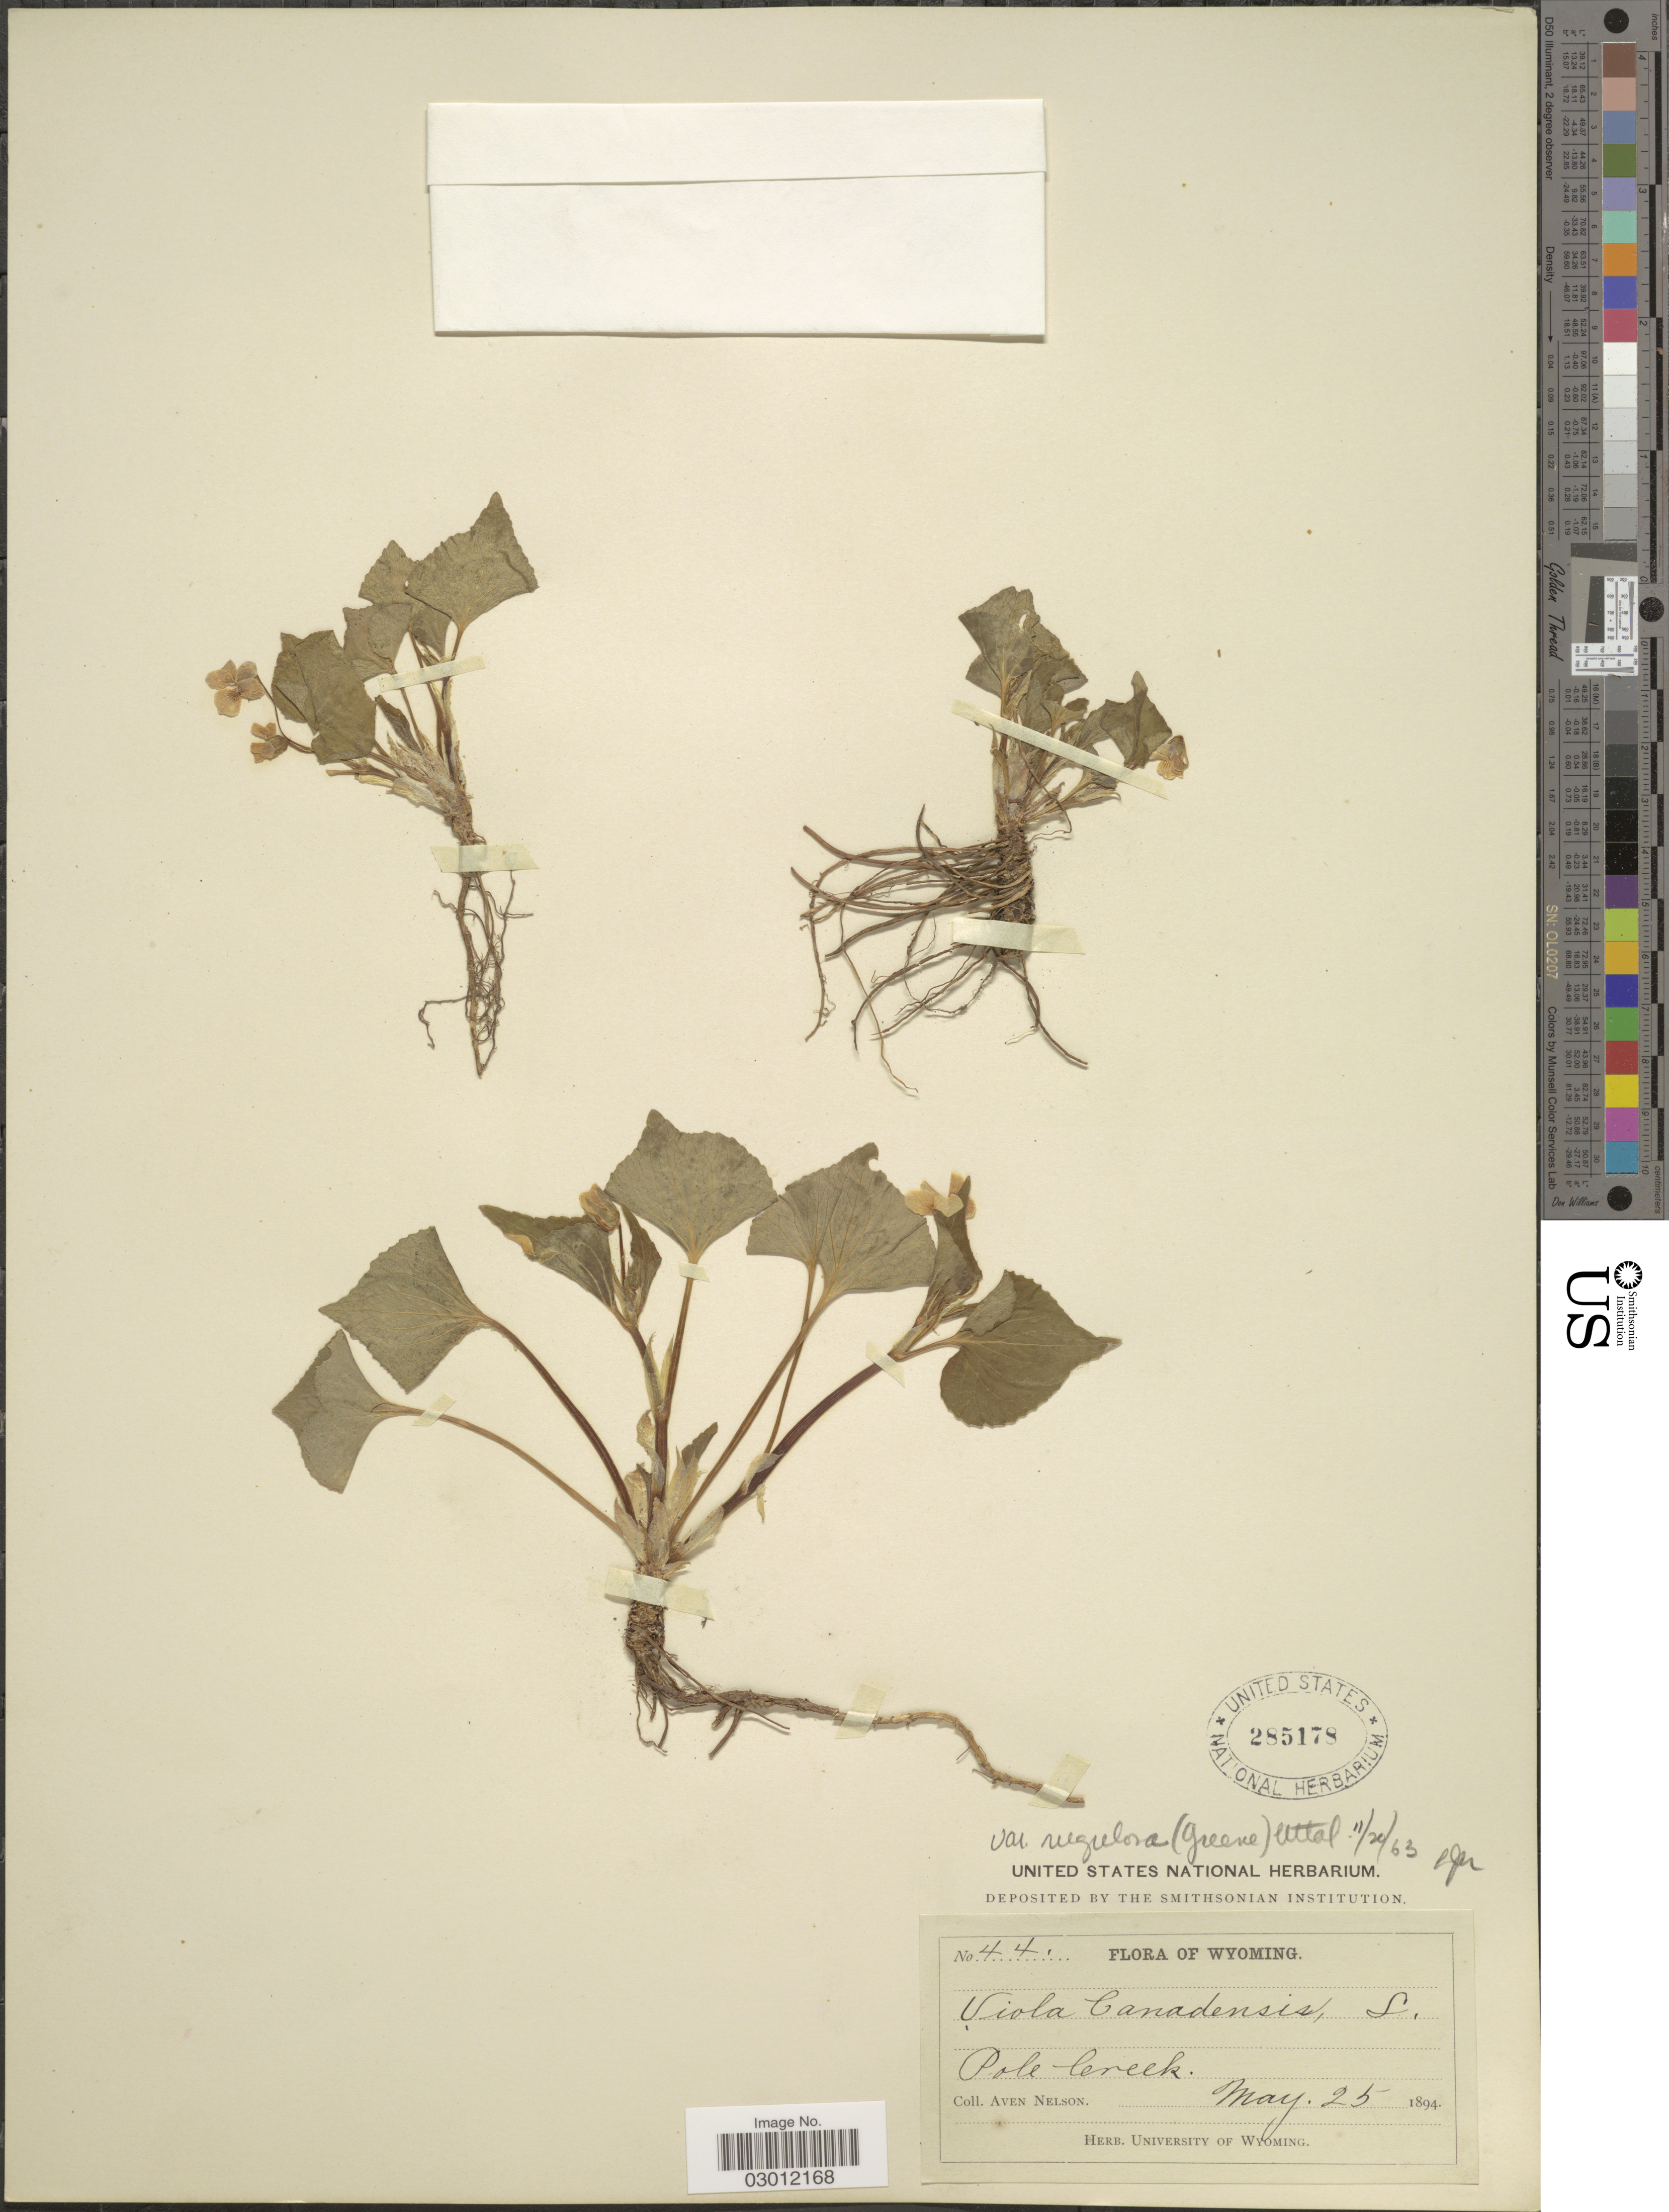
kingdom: Plantae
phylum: Tracheophyta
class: Magnoliopsida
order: Malpighiales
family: Violaceae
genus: Viola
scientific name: Viola canadensis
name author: L.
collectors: A. Nelson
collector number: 44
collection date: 1894-05-25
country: United States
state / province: Wyoming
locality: Pole Creek.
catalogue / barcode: US 285178